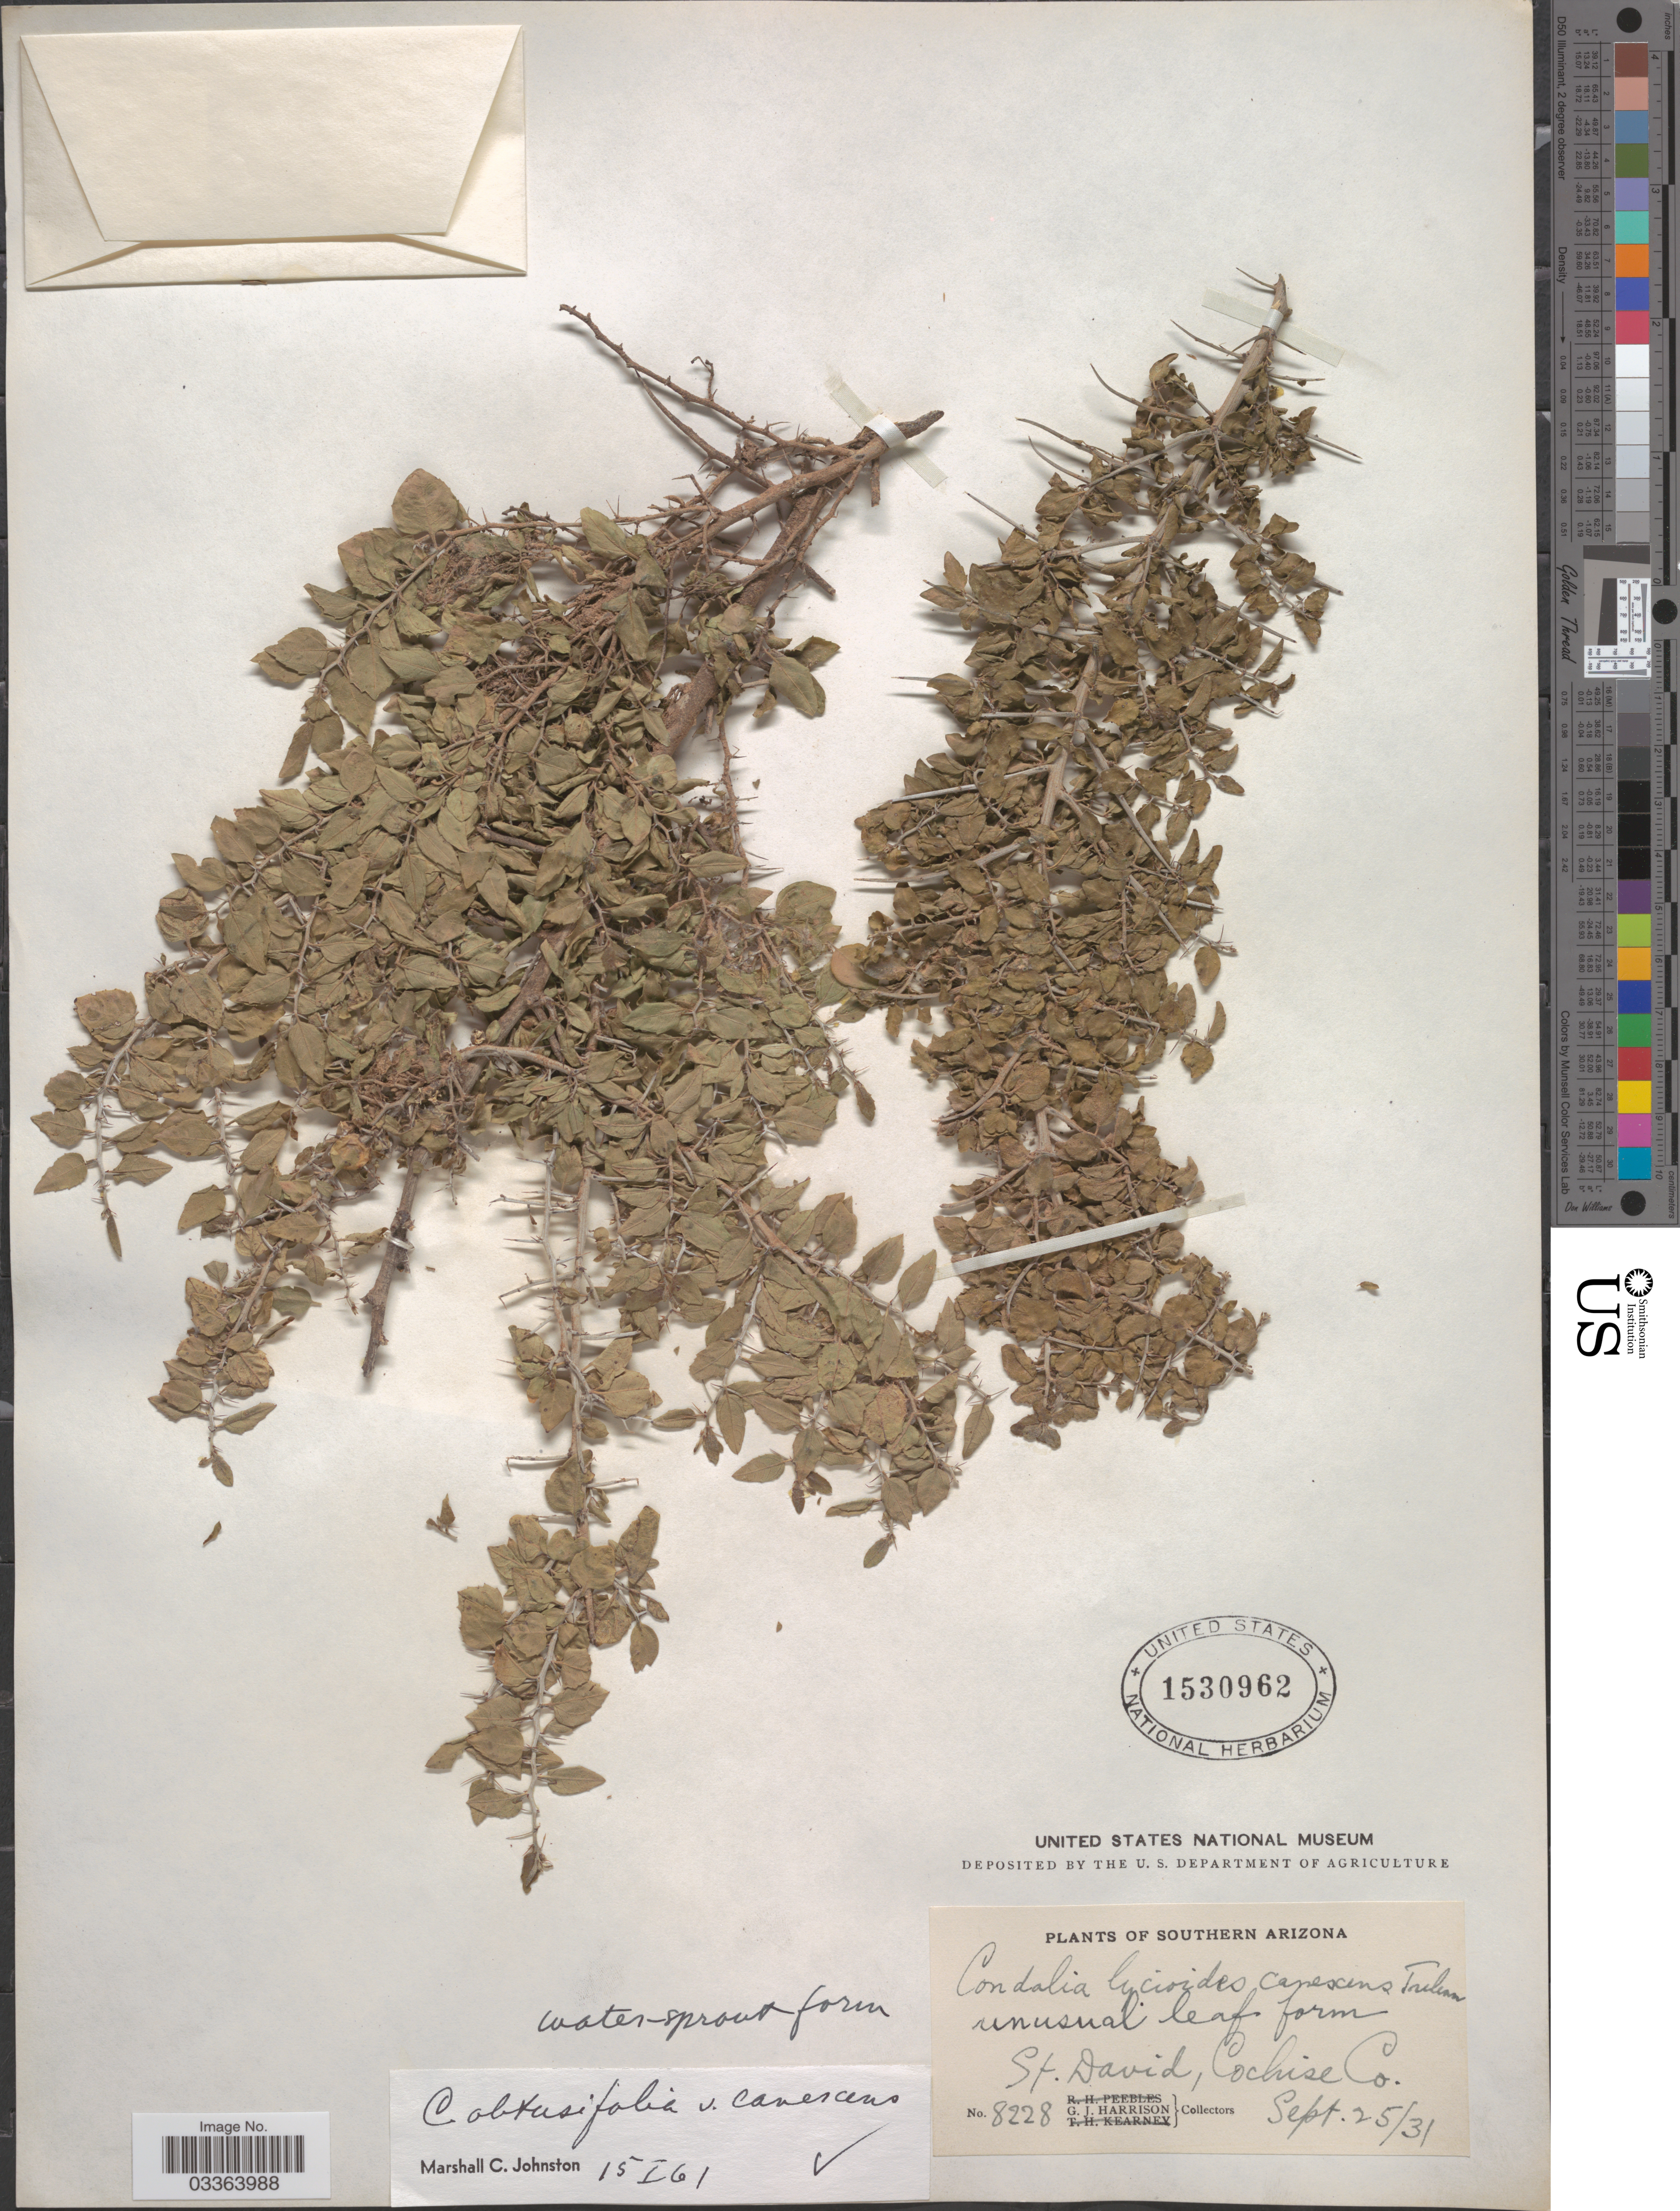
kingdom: Plantae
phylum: Tracheophyta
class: Magnoliopsida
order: Rosales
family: Rhamnaceae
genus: Sarcomphalus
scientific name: Sarcomphalus obtusifolius var. canescens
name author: (A. Gray) Hauenschild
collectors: G. J. Harrison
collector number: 8228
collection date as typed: Transcribed d/m/y: 25/9/31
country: United States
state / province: Arizona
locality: Southern Arizona. St. David, Cochise Co.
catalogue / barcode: US 1530962